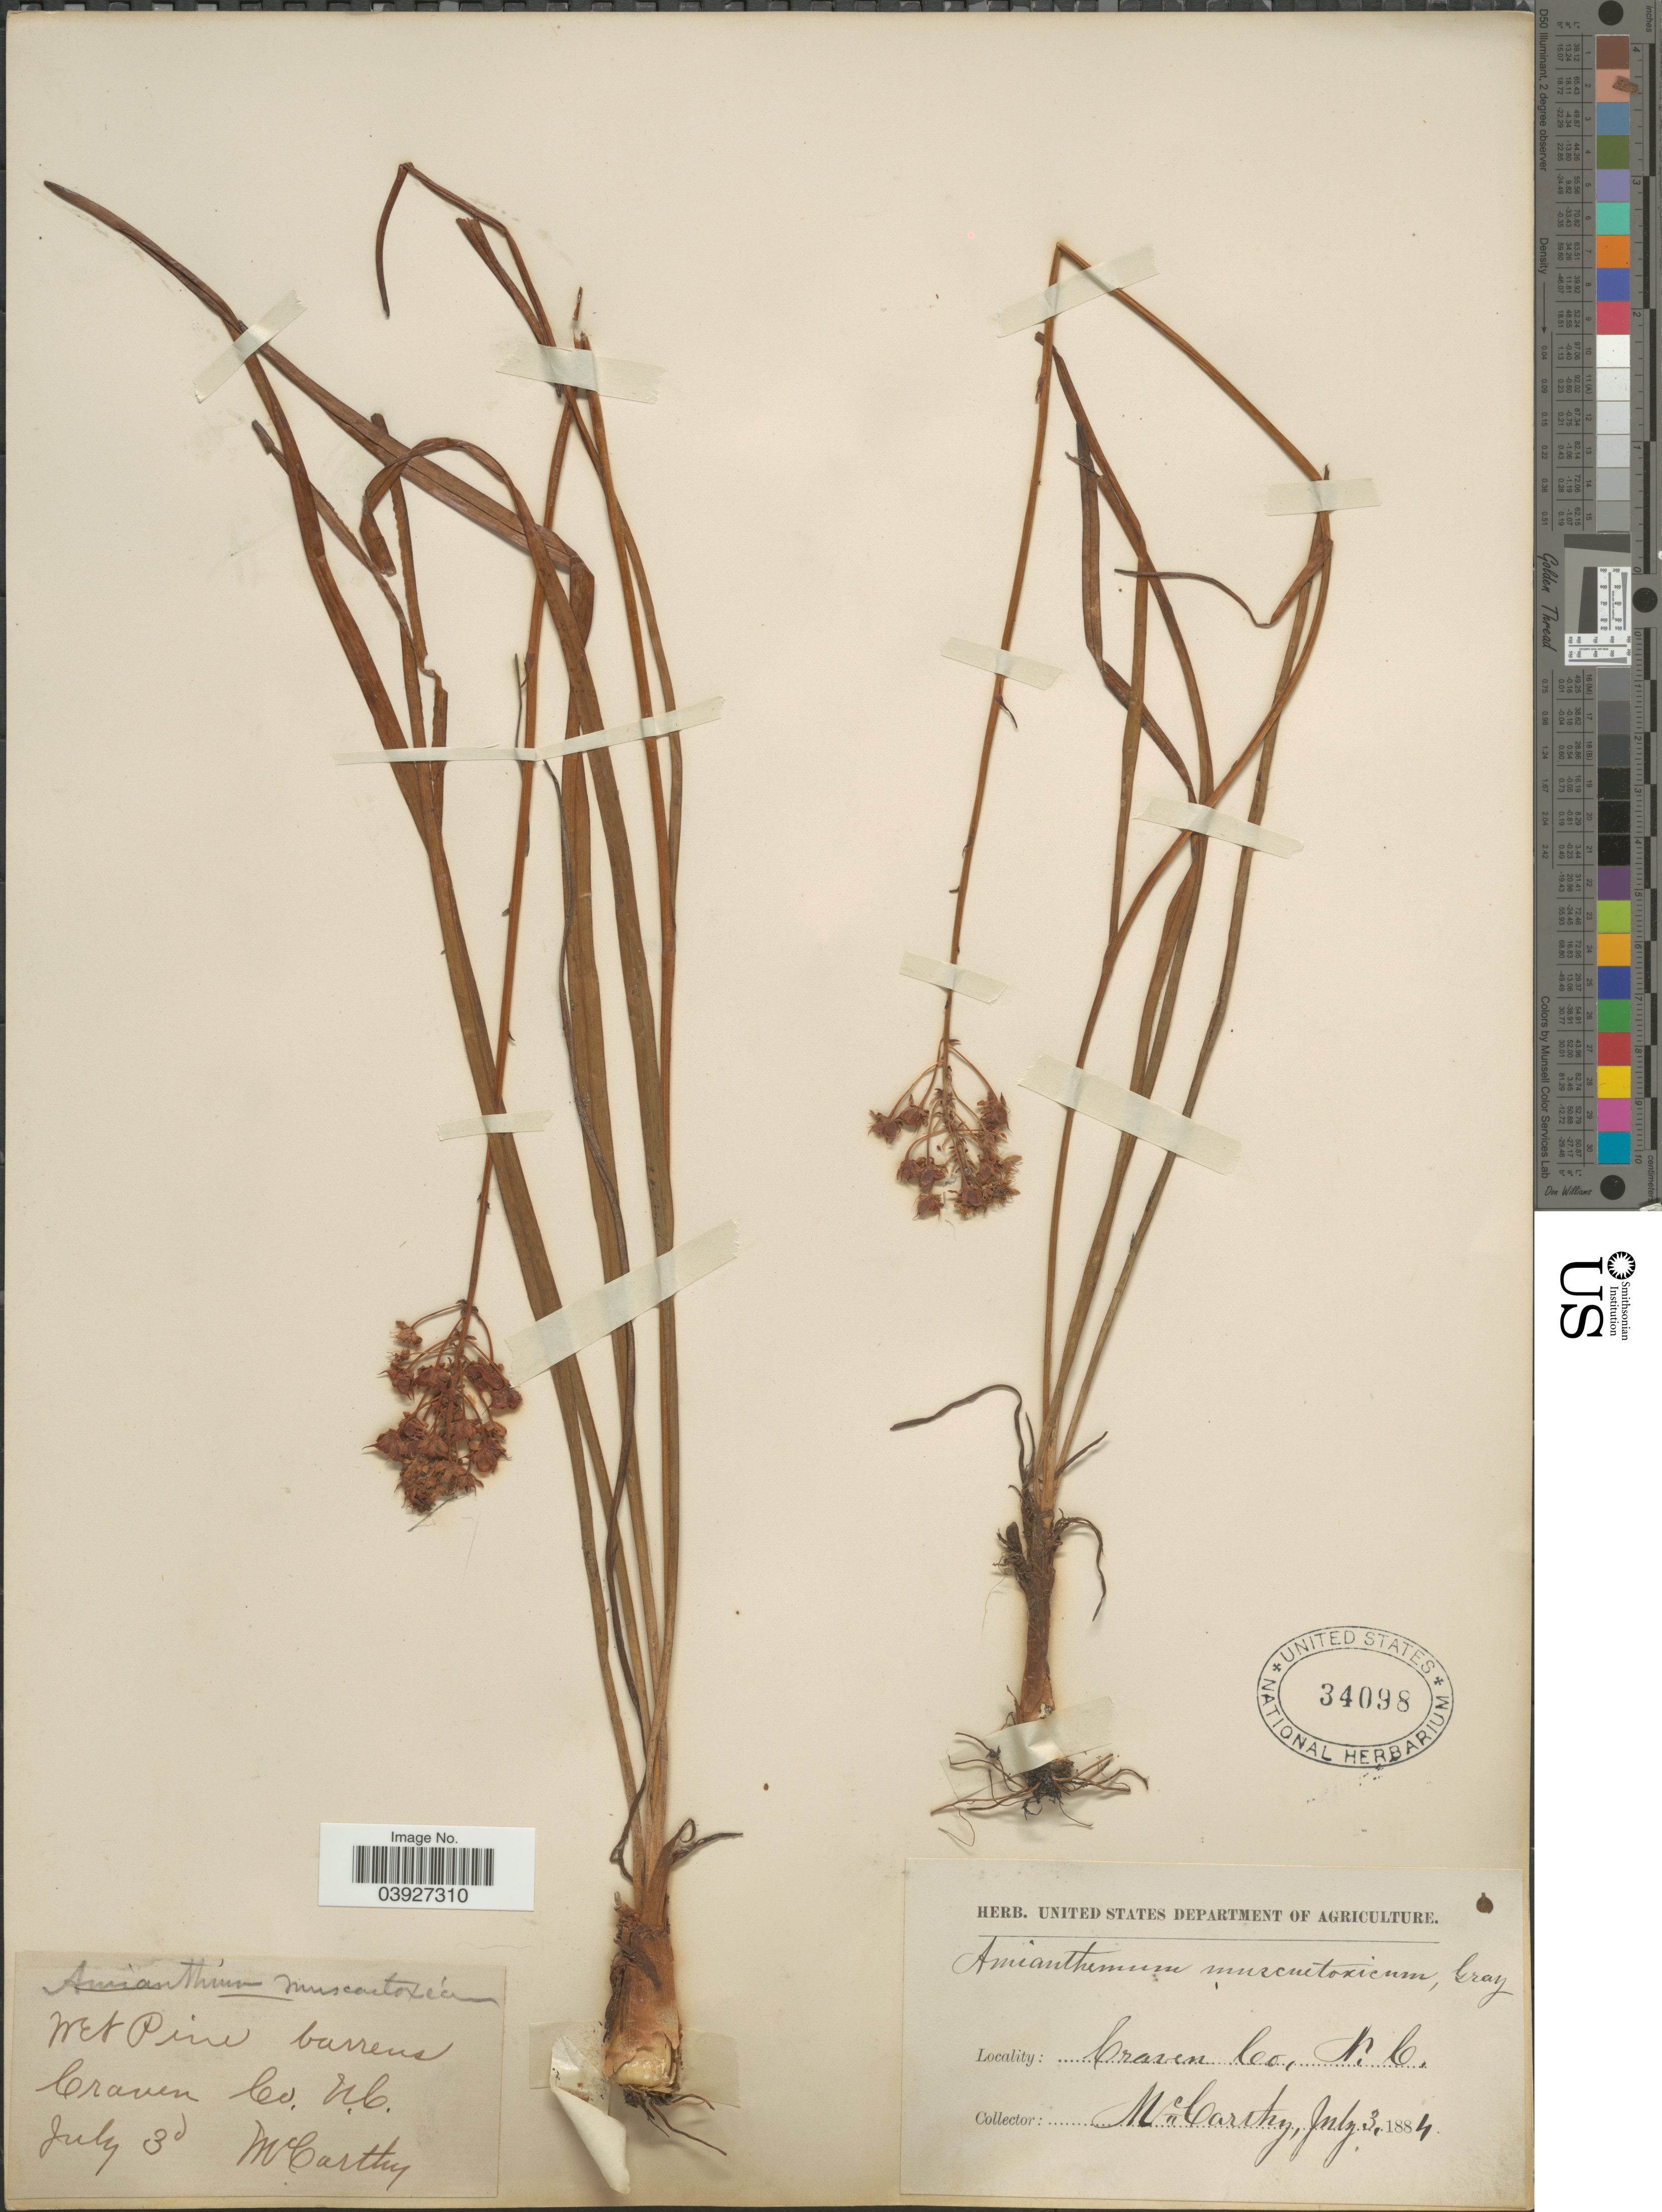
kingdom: Plantae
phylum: Tracheophyta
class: Liliopsida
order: Liliales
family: Melanthiaceae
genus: Amianthium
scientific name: Amianthium muscitoxicum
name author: (Walter) A. Gray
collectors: -- McCarthy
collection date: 1884-07-03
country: United States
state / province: North Carolina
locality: Craven Co.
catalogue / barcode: US 34098